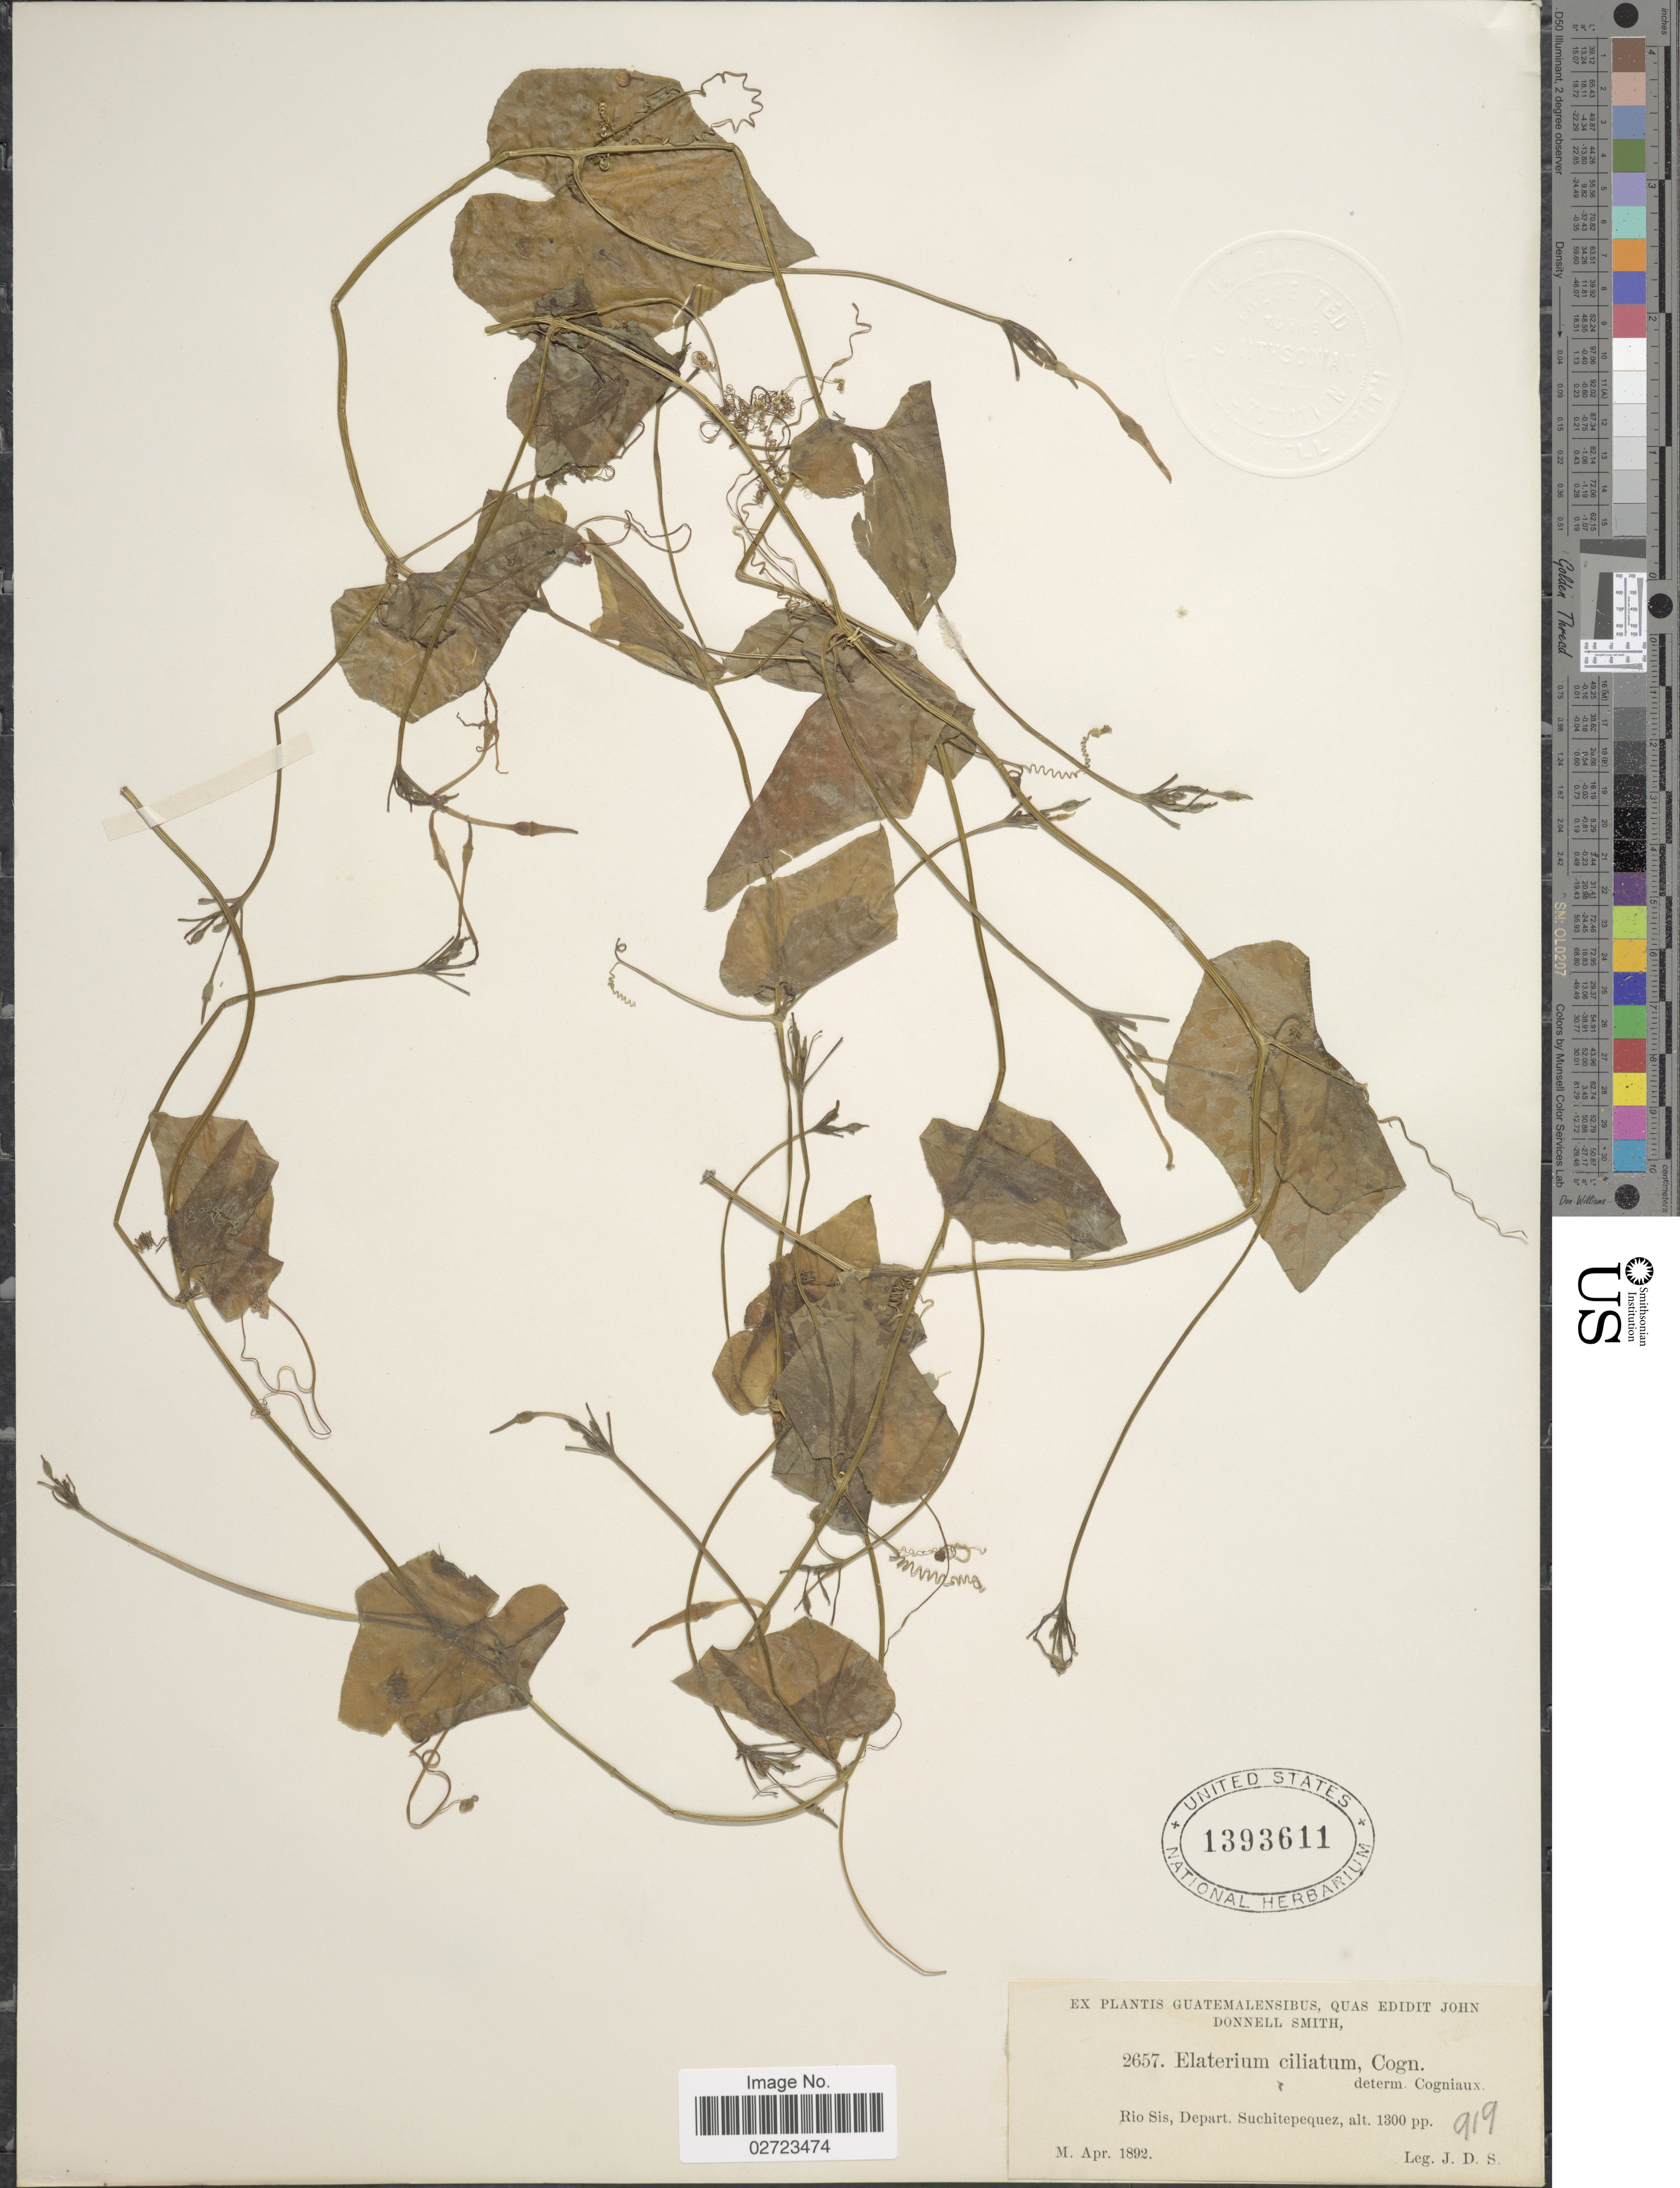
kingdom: Plantae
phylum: Tracheophyta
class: Magnoliopsida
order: Cucurbitales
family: Cucurbitaceae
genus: Cyclanthera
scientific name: Cyclanthera carthagenensis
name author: (Jacq.) H. Schaef. & S.S. Renner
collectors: J. Donnell Smith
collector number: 2657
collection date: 1892-04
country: Guatemala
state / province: Suchitepéquez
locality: Río Sis.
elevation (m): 396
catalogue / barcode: US 1393611